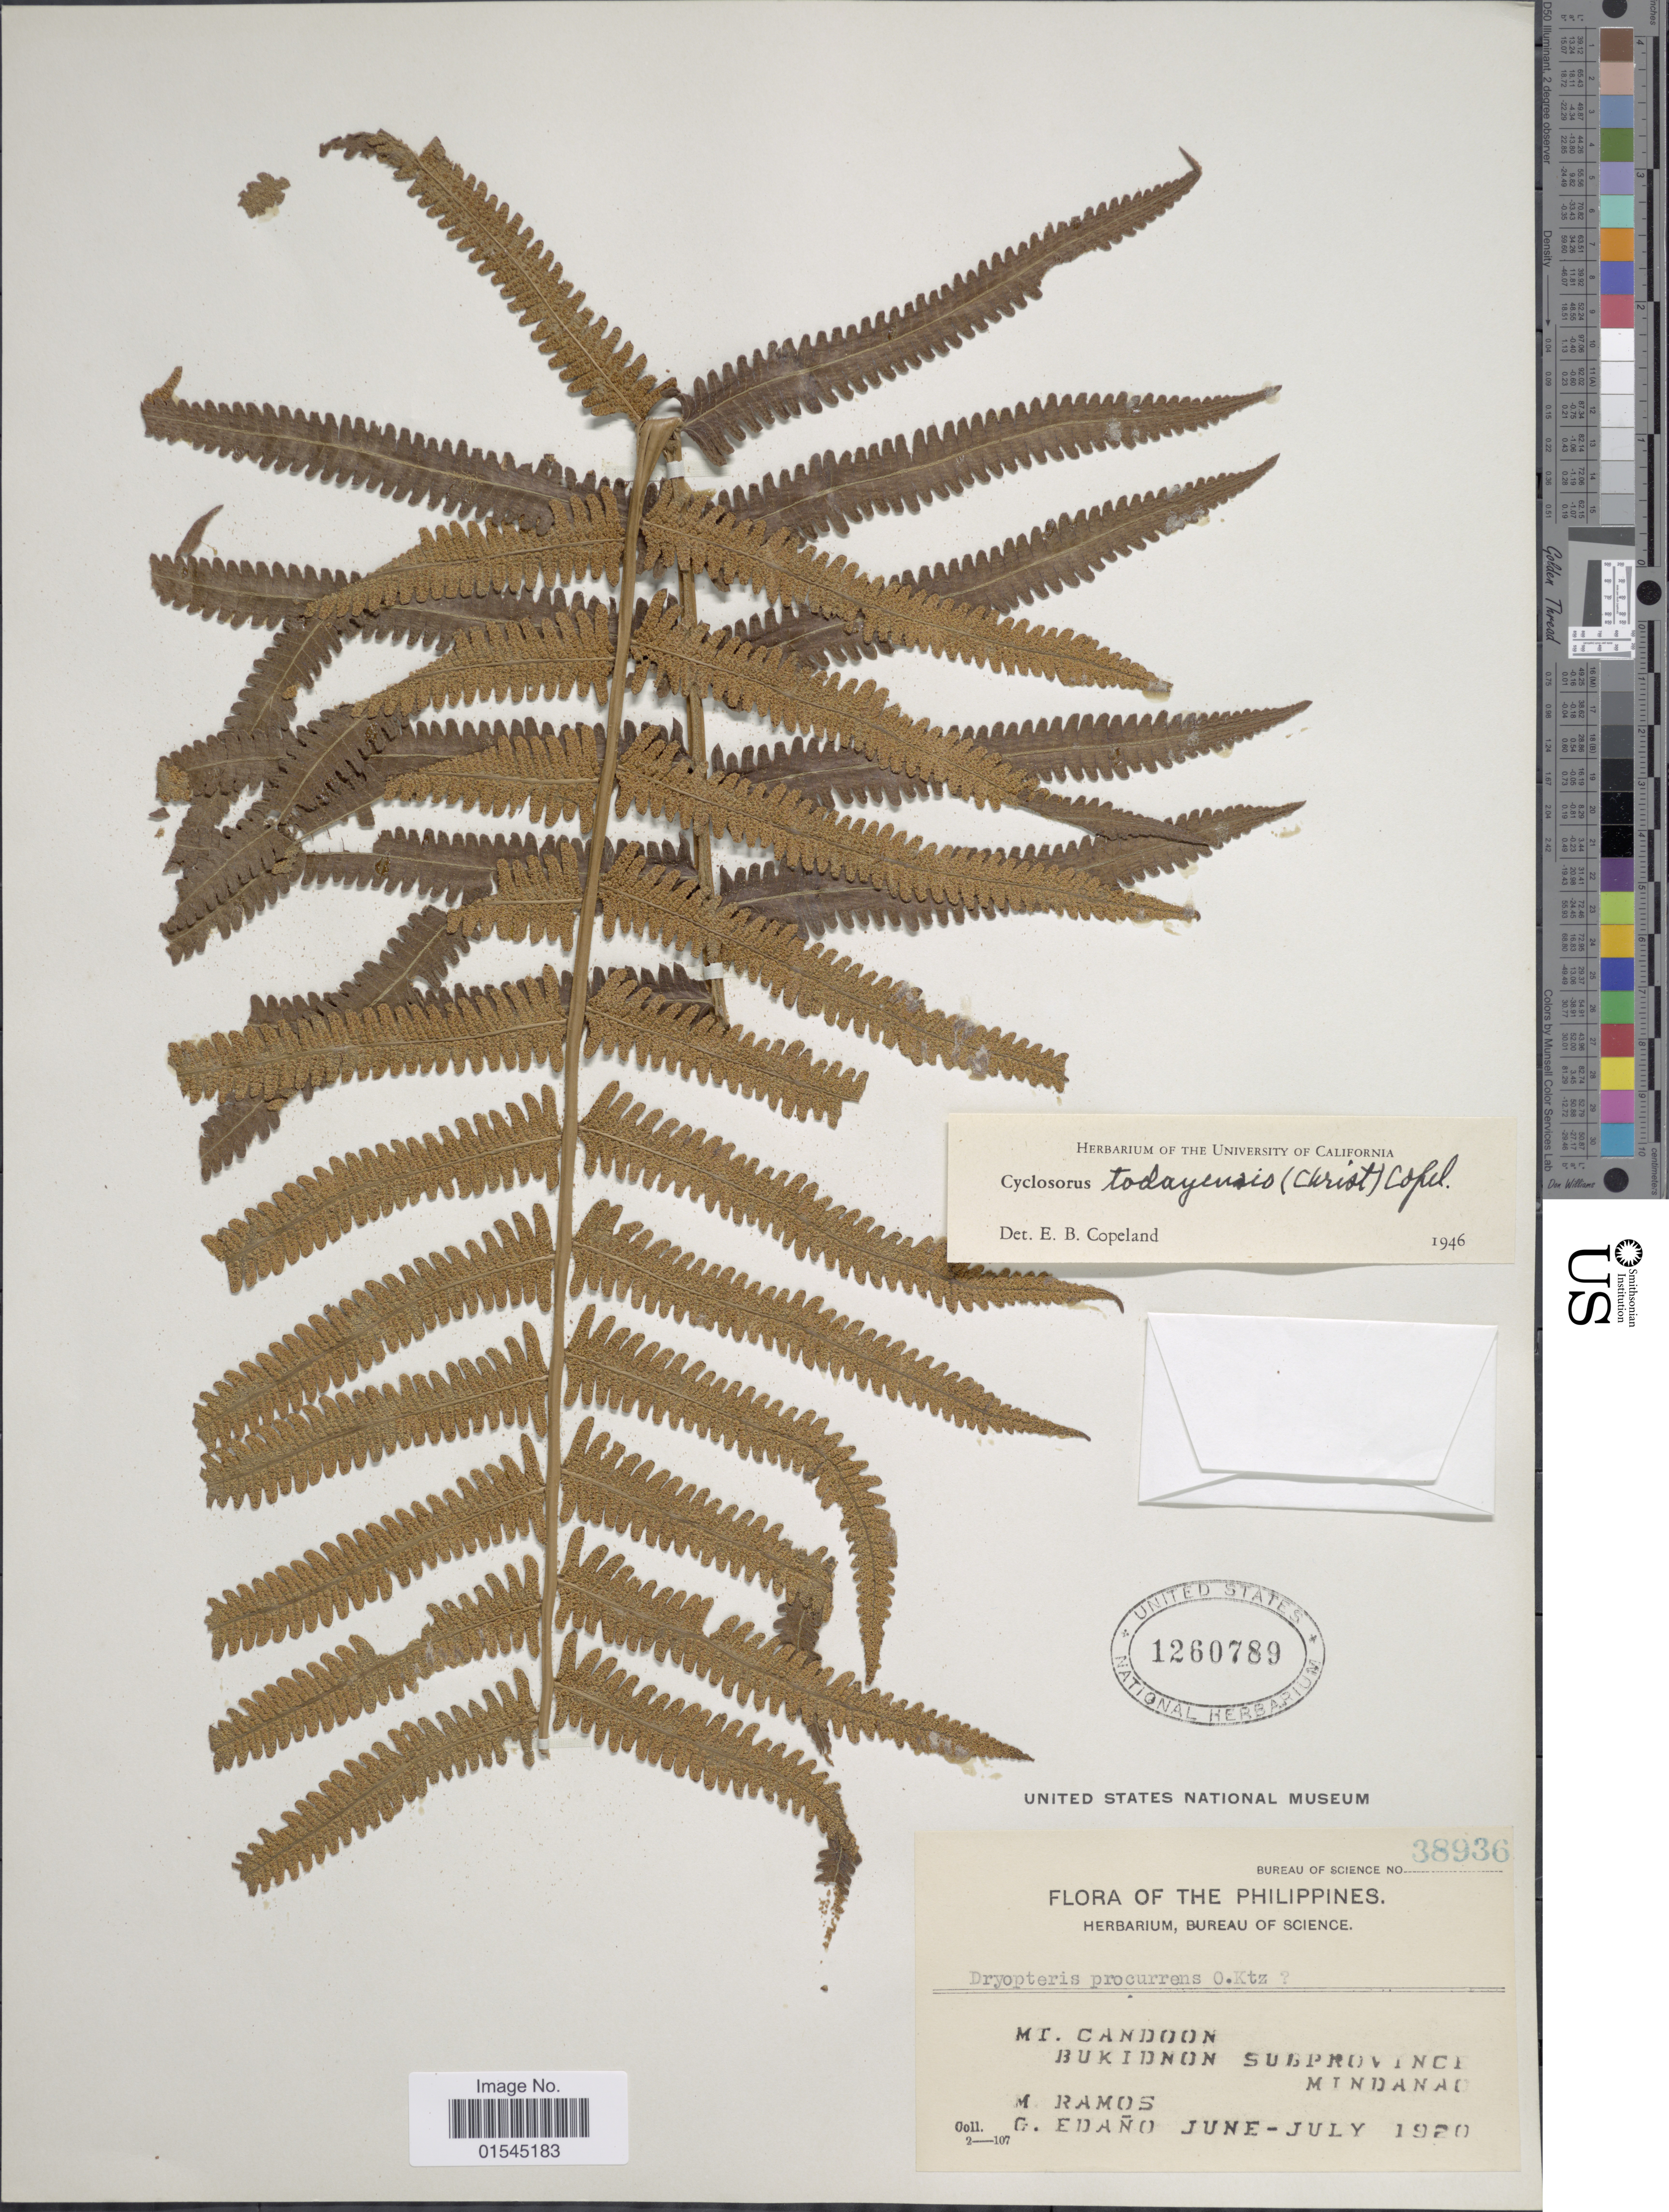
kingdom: Plantae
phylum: Tracheophyta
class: Polypodiopsida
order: Polypodiales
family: Thelypteridaceae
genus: Sphaerostephanos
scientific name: Sphaerostephanos todayensis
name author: (Kunze) Holttum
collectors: M. Ramos & G. Edaño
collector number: Bureau of Science 38936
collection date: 1920-06/1920-07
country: Philippines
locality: Mt. Candoon, Bukidnon Subprovince. Mindanao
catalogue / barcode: US 1260789